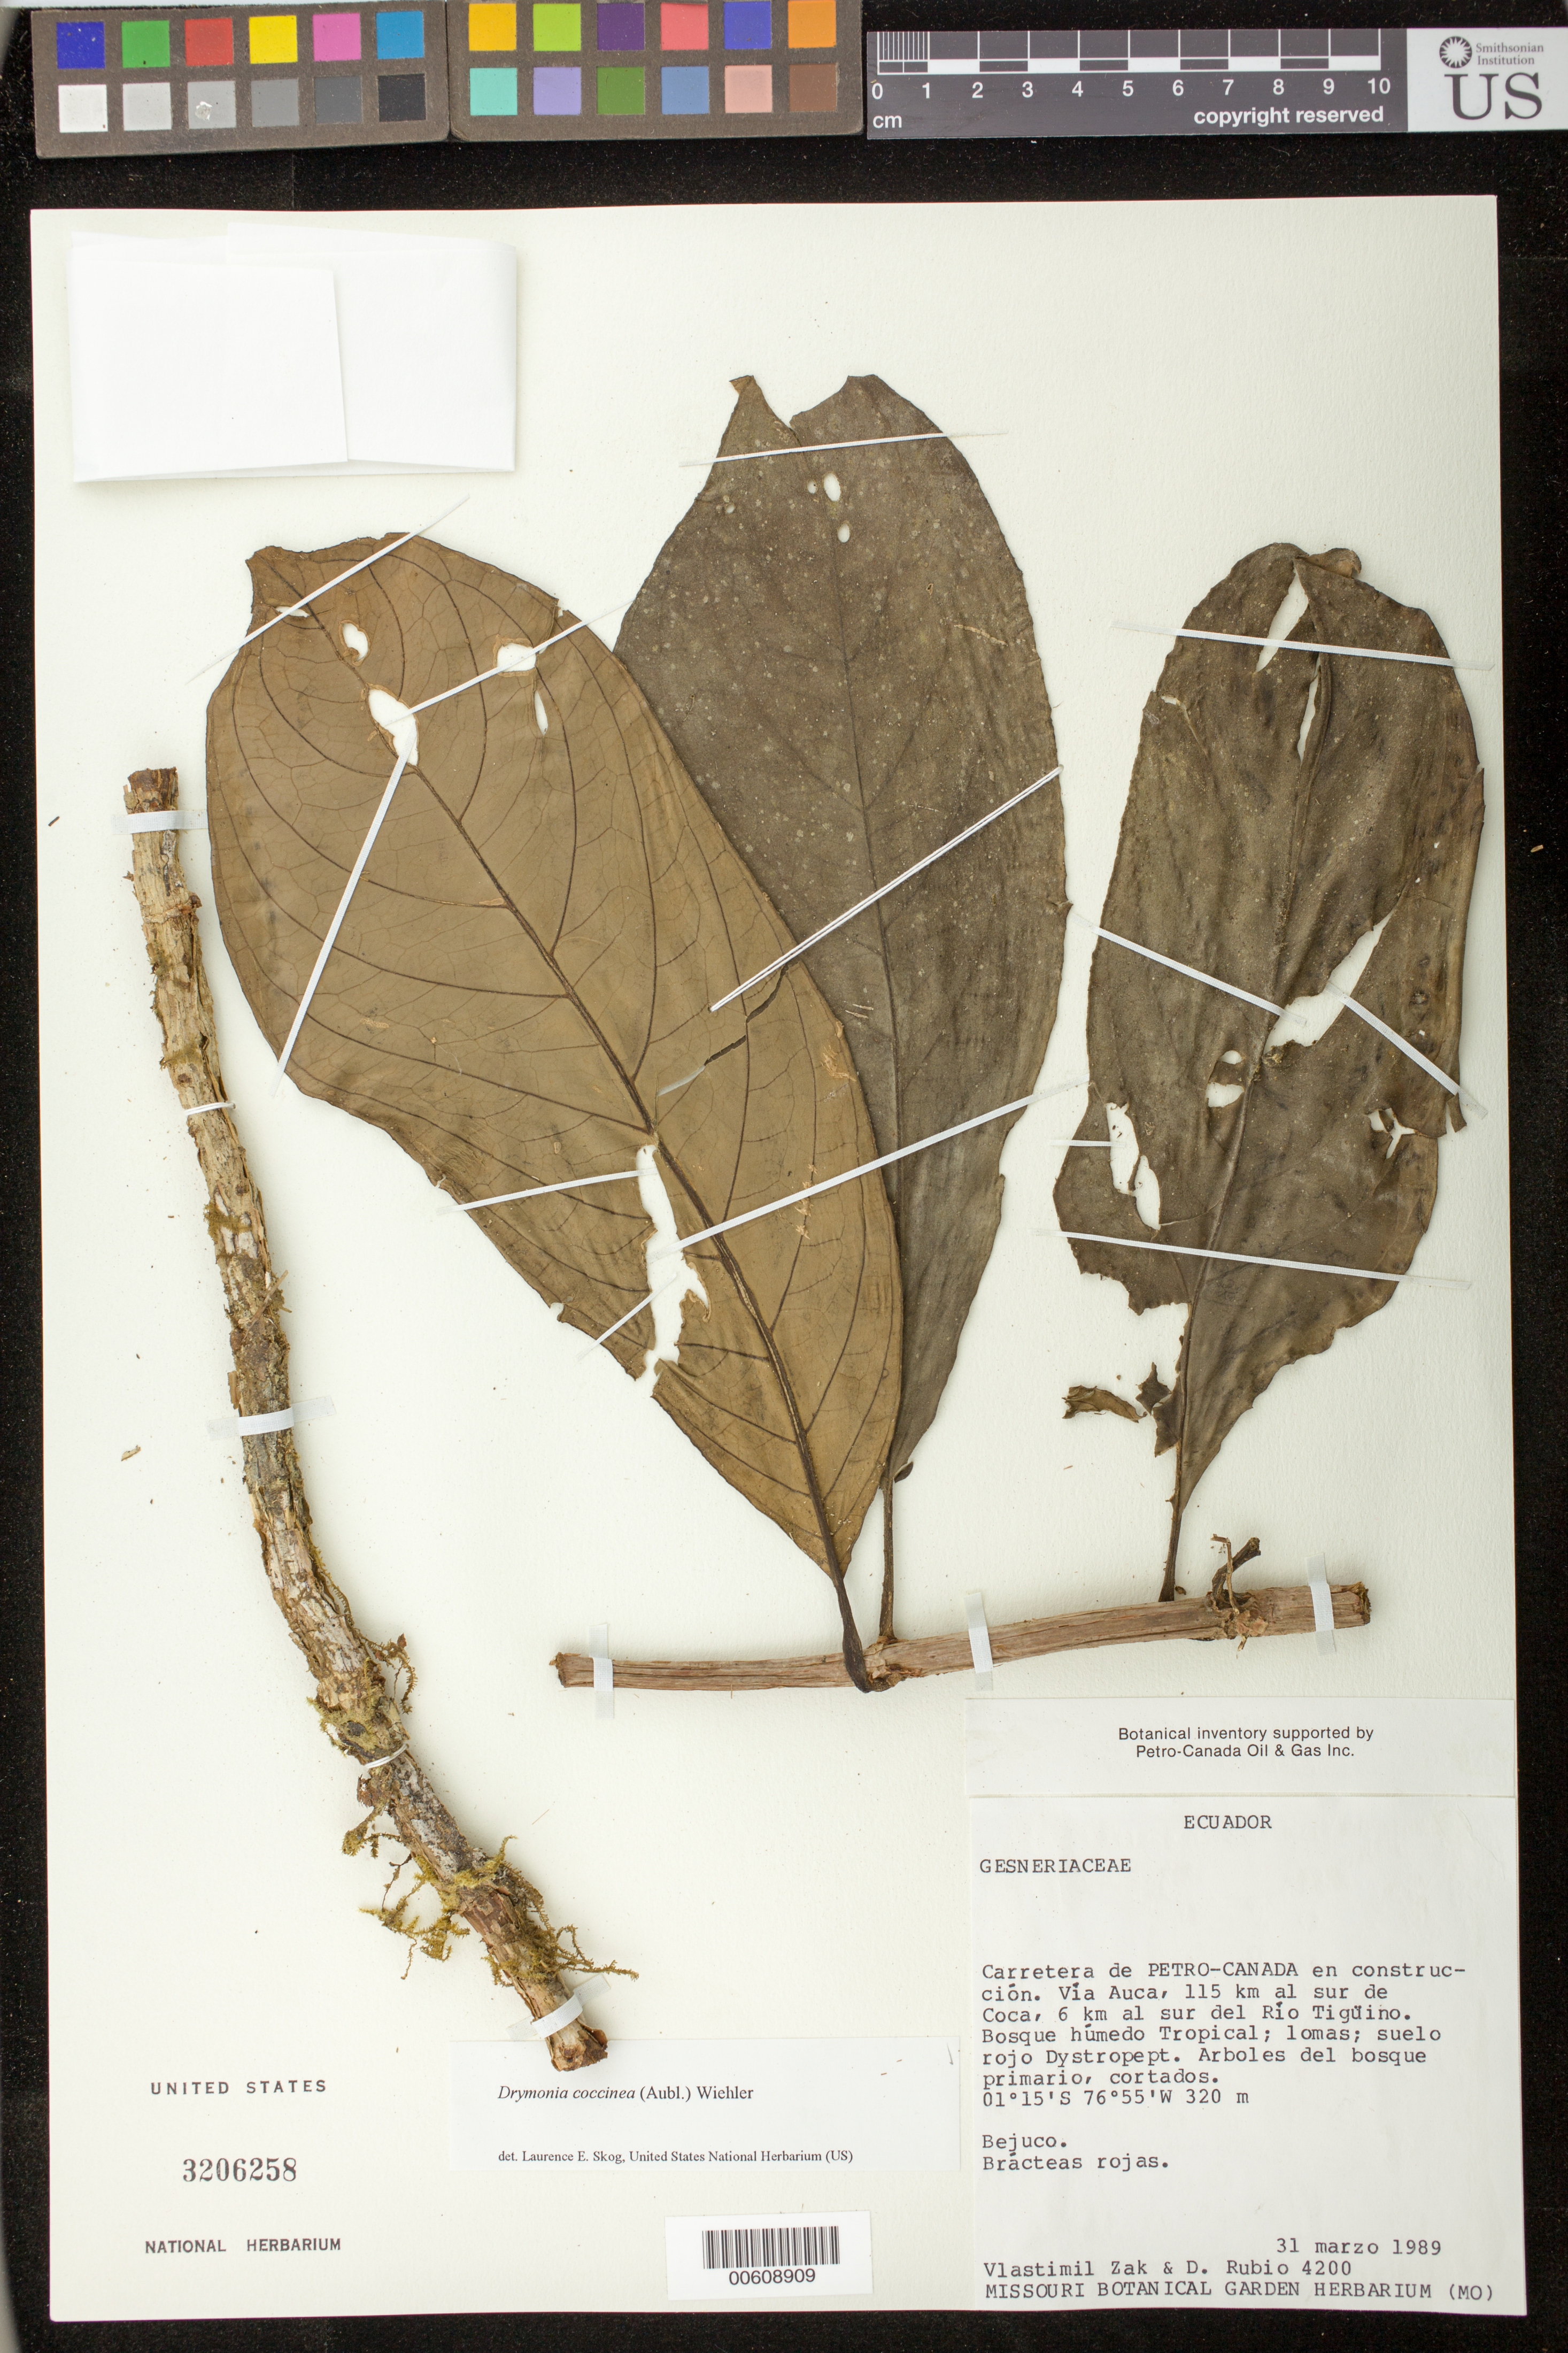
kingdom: Plantae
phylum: Tracheophyta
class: Magnoliopsida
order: Lamiales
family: Gesneriaceae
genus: Drymonia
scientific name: Drymonia coccinea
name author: (Aubl.) Wiehler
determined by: Skog, Laurence E.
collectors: V. Zak & D. Rubio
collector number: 4200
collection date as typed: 31 Mar 1989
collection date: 1989-03-31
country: Ecuador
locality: Carretera de PETRO-CANADA en construcción; Vía Auca, 115 km al S de Coca, 6 km al S del Río Tigüino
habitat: Bosque húmedo tropical; lomas; suelo rojo Dystropept; árboles del bosque primario, cortados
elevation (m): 320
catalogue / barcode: US 3206258